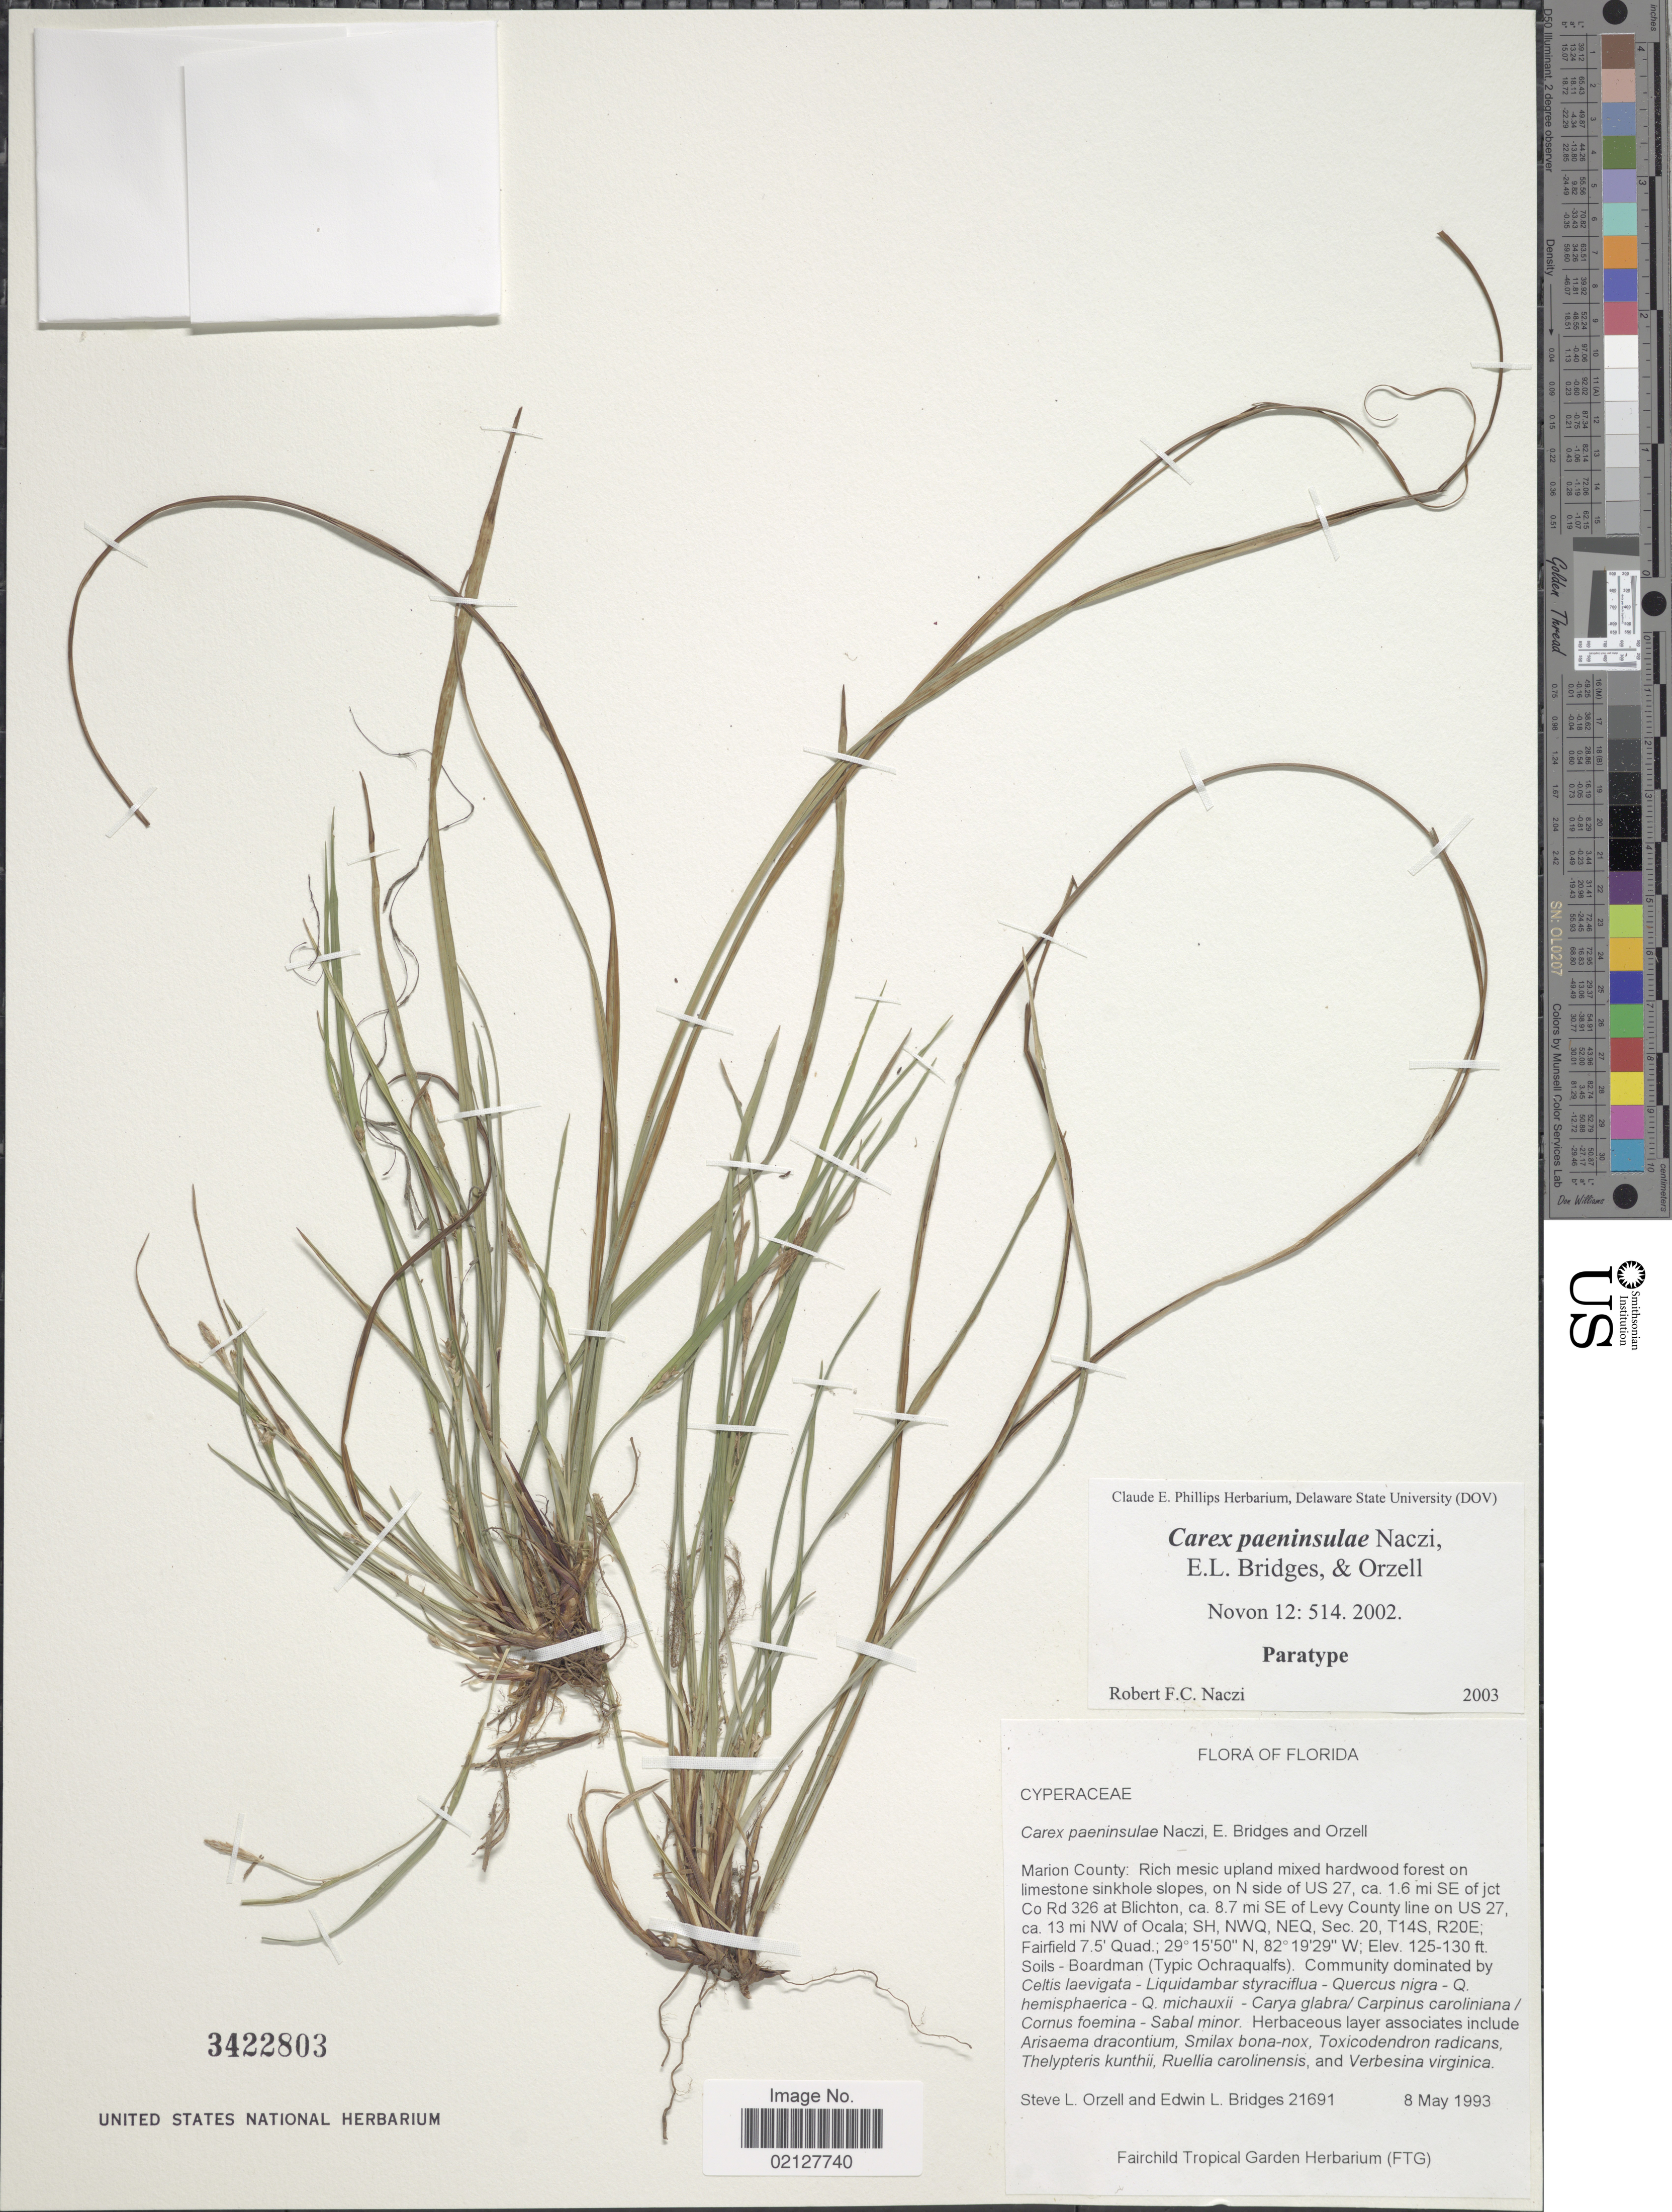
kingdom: Plantae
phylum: Tracheophyta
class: Liliopsida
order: Poales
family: Cyperaceae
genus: Carex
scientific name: Carex paeninsulae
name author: Naczi et al.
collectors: S. Orzell & E. Bridges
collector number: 21691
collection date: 1993-05-08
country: United States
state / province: Florida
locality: Marion County: on N side of US 27, ca. 1.6 mi SE of jct Co Rd 326 at Blichton, ca. 8.7 mi SE of Levy County line on US 27, ca. 13 mi NW of Ocala; SH, NWQ, NEQ, Sec. 20, T14S, R20E, Fairfield 7.5'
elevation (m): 38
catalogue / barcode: US 3422803